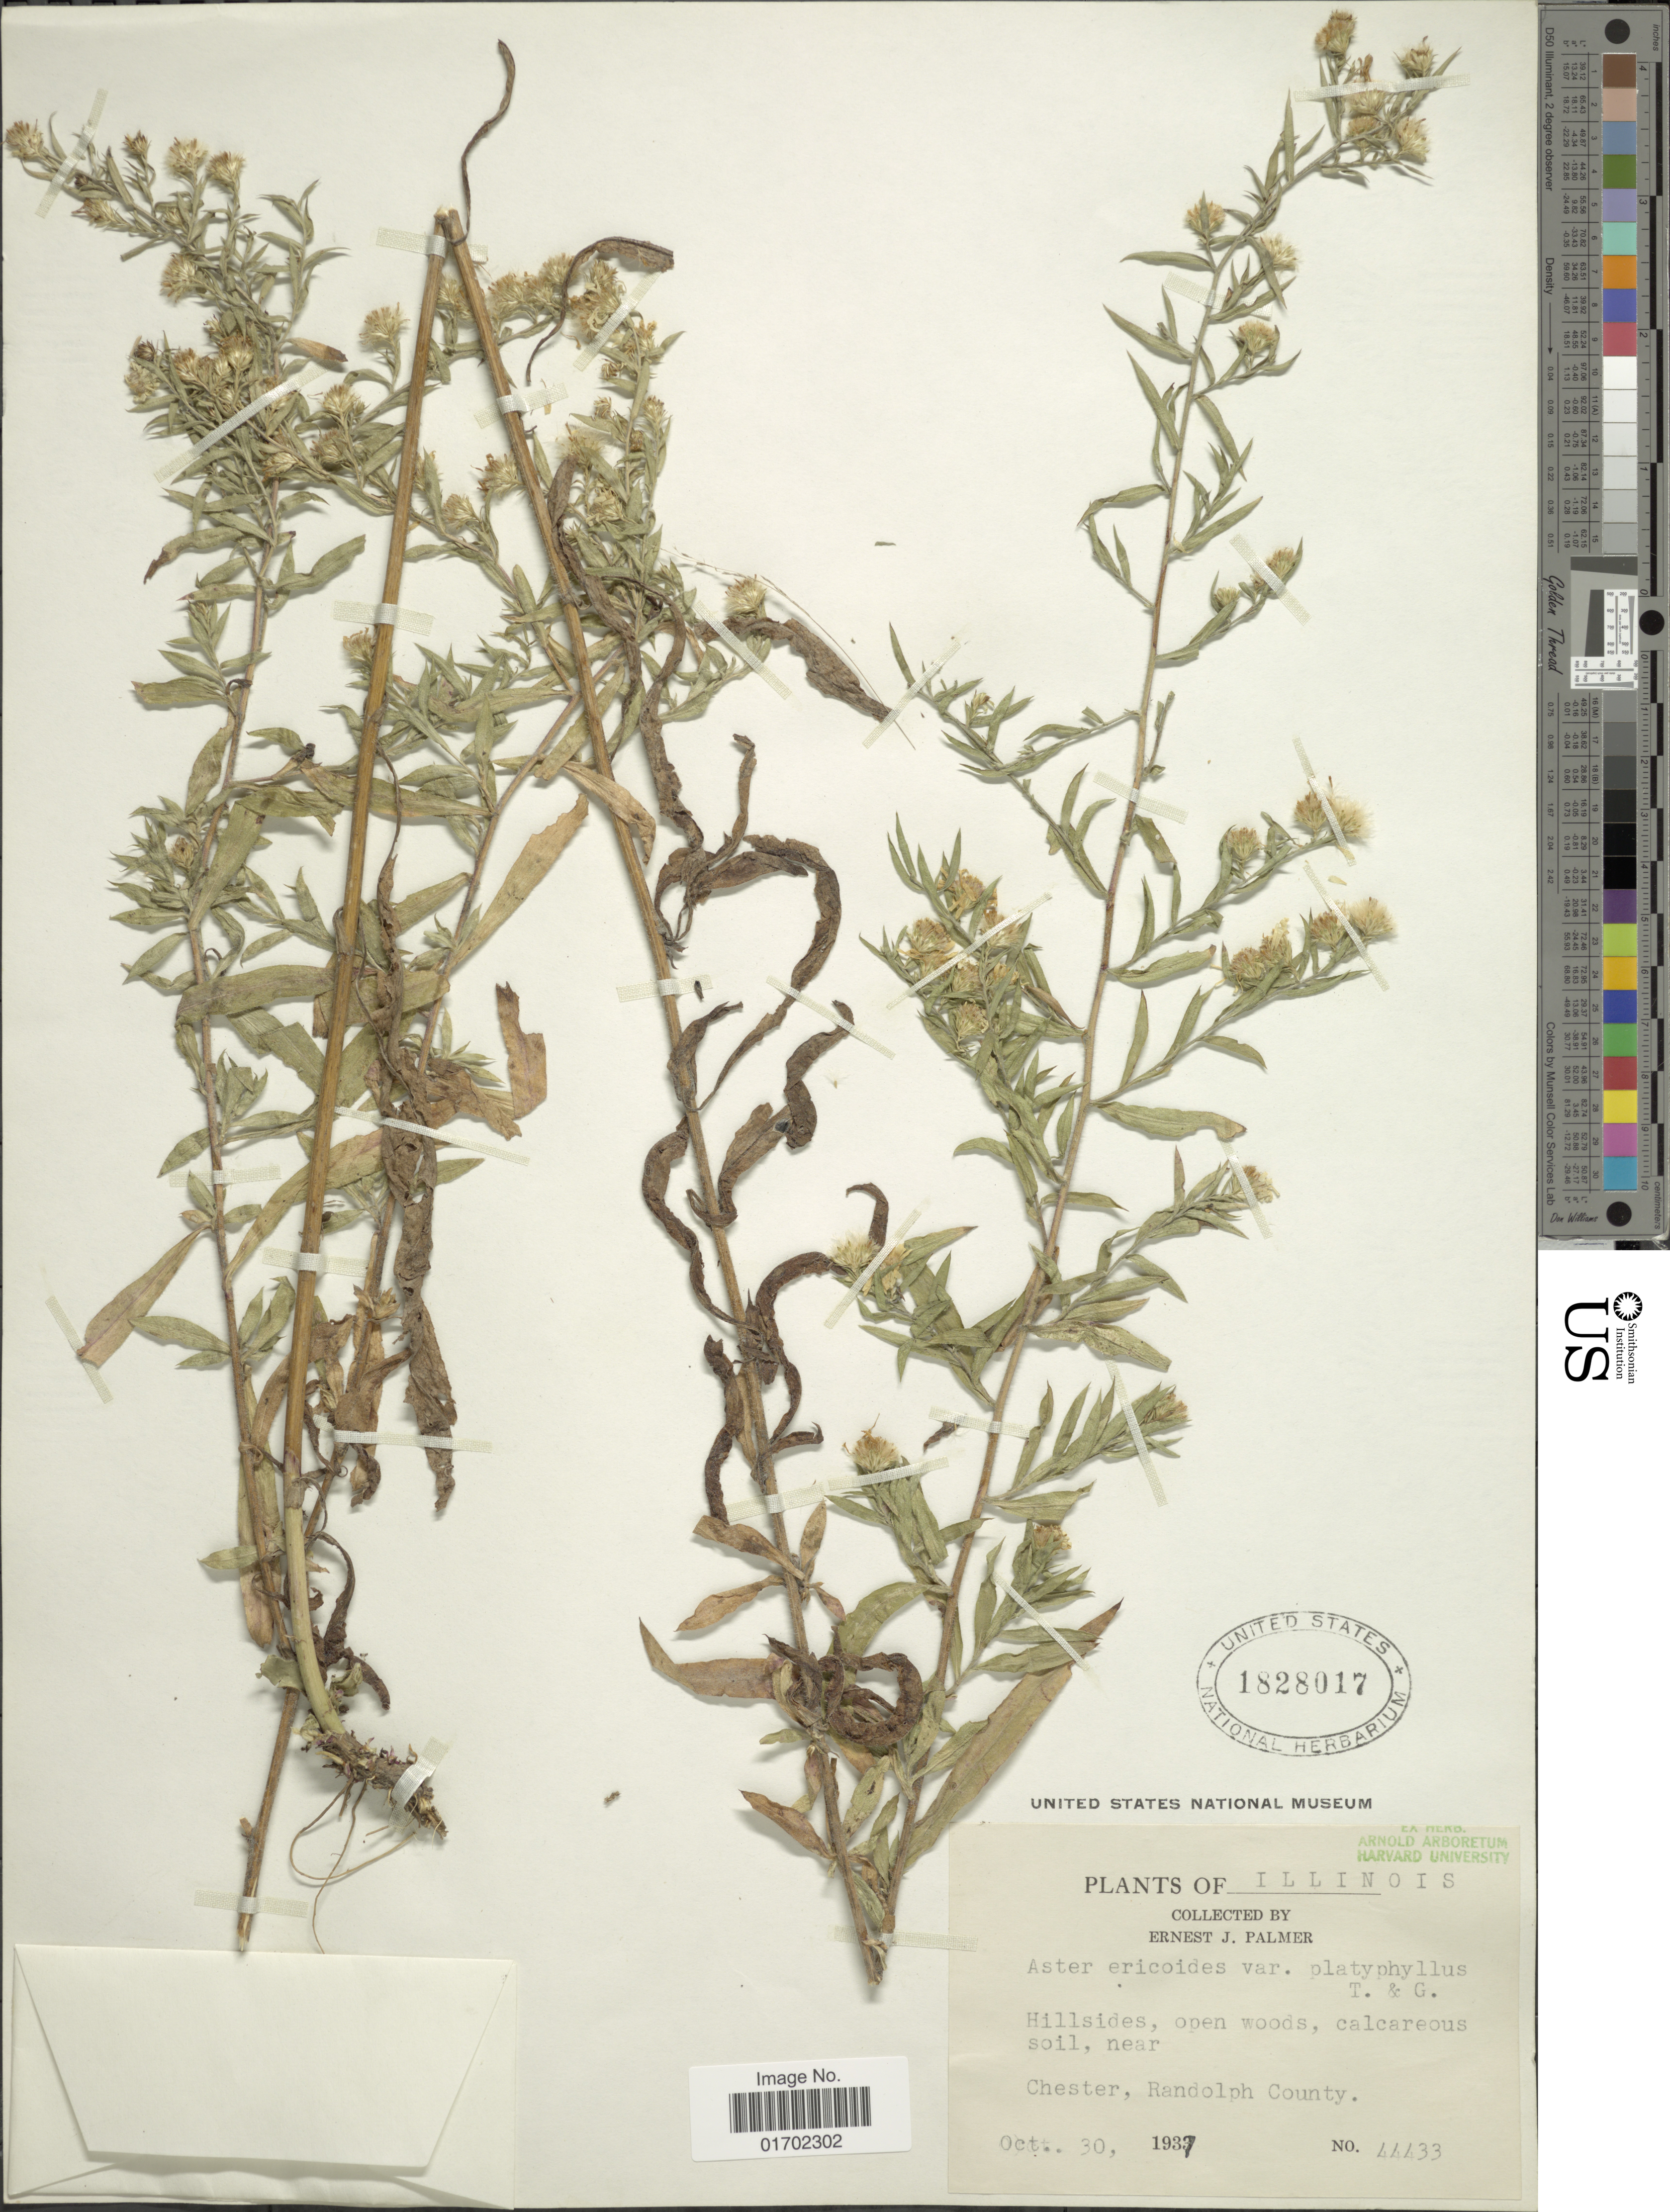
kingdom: Plantae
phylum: Tracheophyta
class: Magnoliopsida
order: Asterales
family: Asteraceae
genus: Symphyotrichum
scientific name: Symphyotrichum pilosum var. pilosum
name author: (Willd.) G.L. Nesom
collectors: E. J. Palmer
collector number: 44433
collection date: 1937-10-30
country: United States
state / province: Illinois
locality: Chester, Randolph County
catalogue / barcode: US 1828017